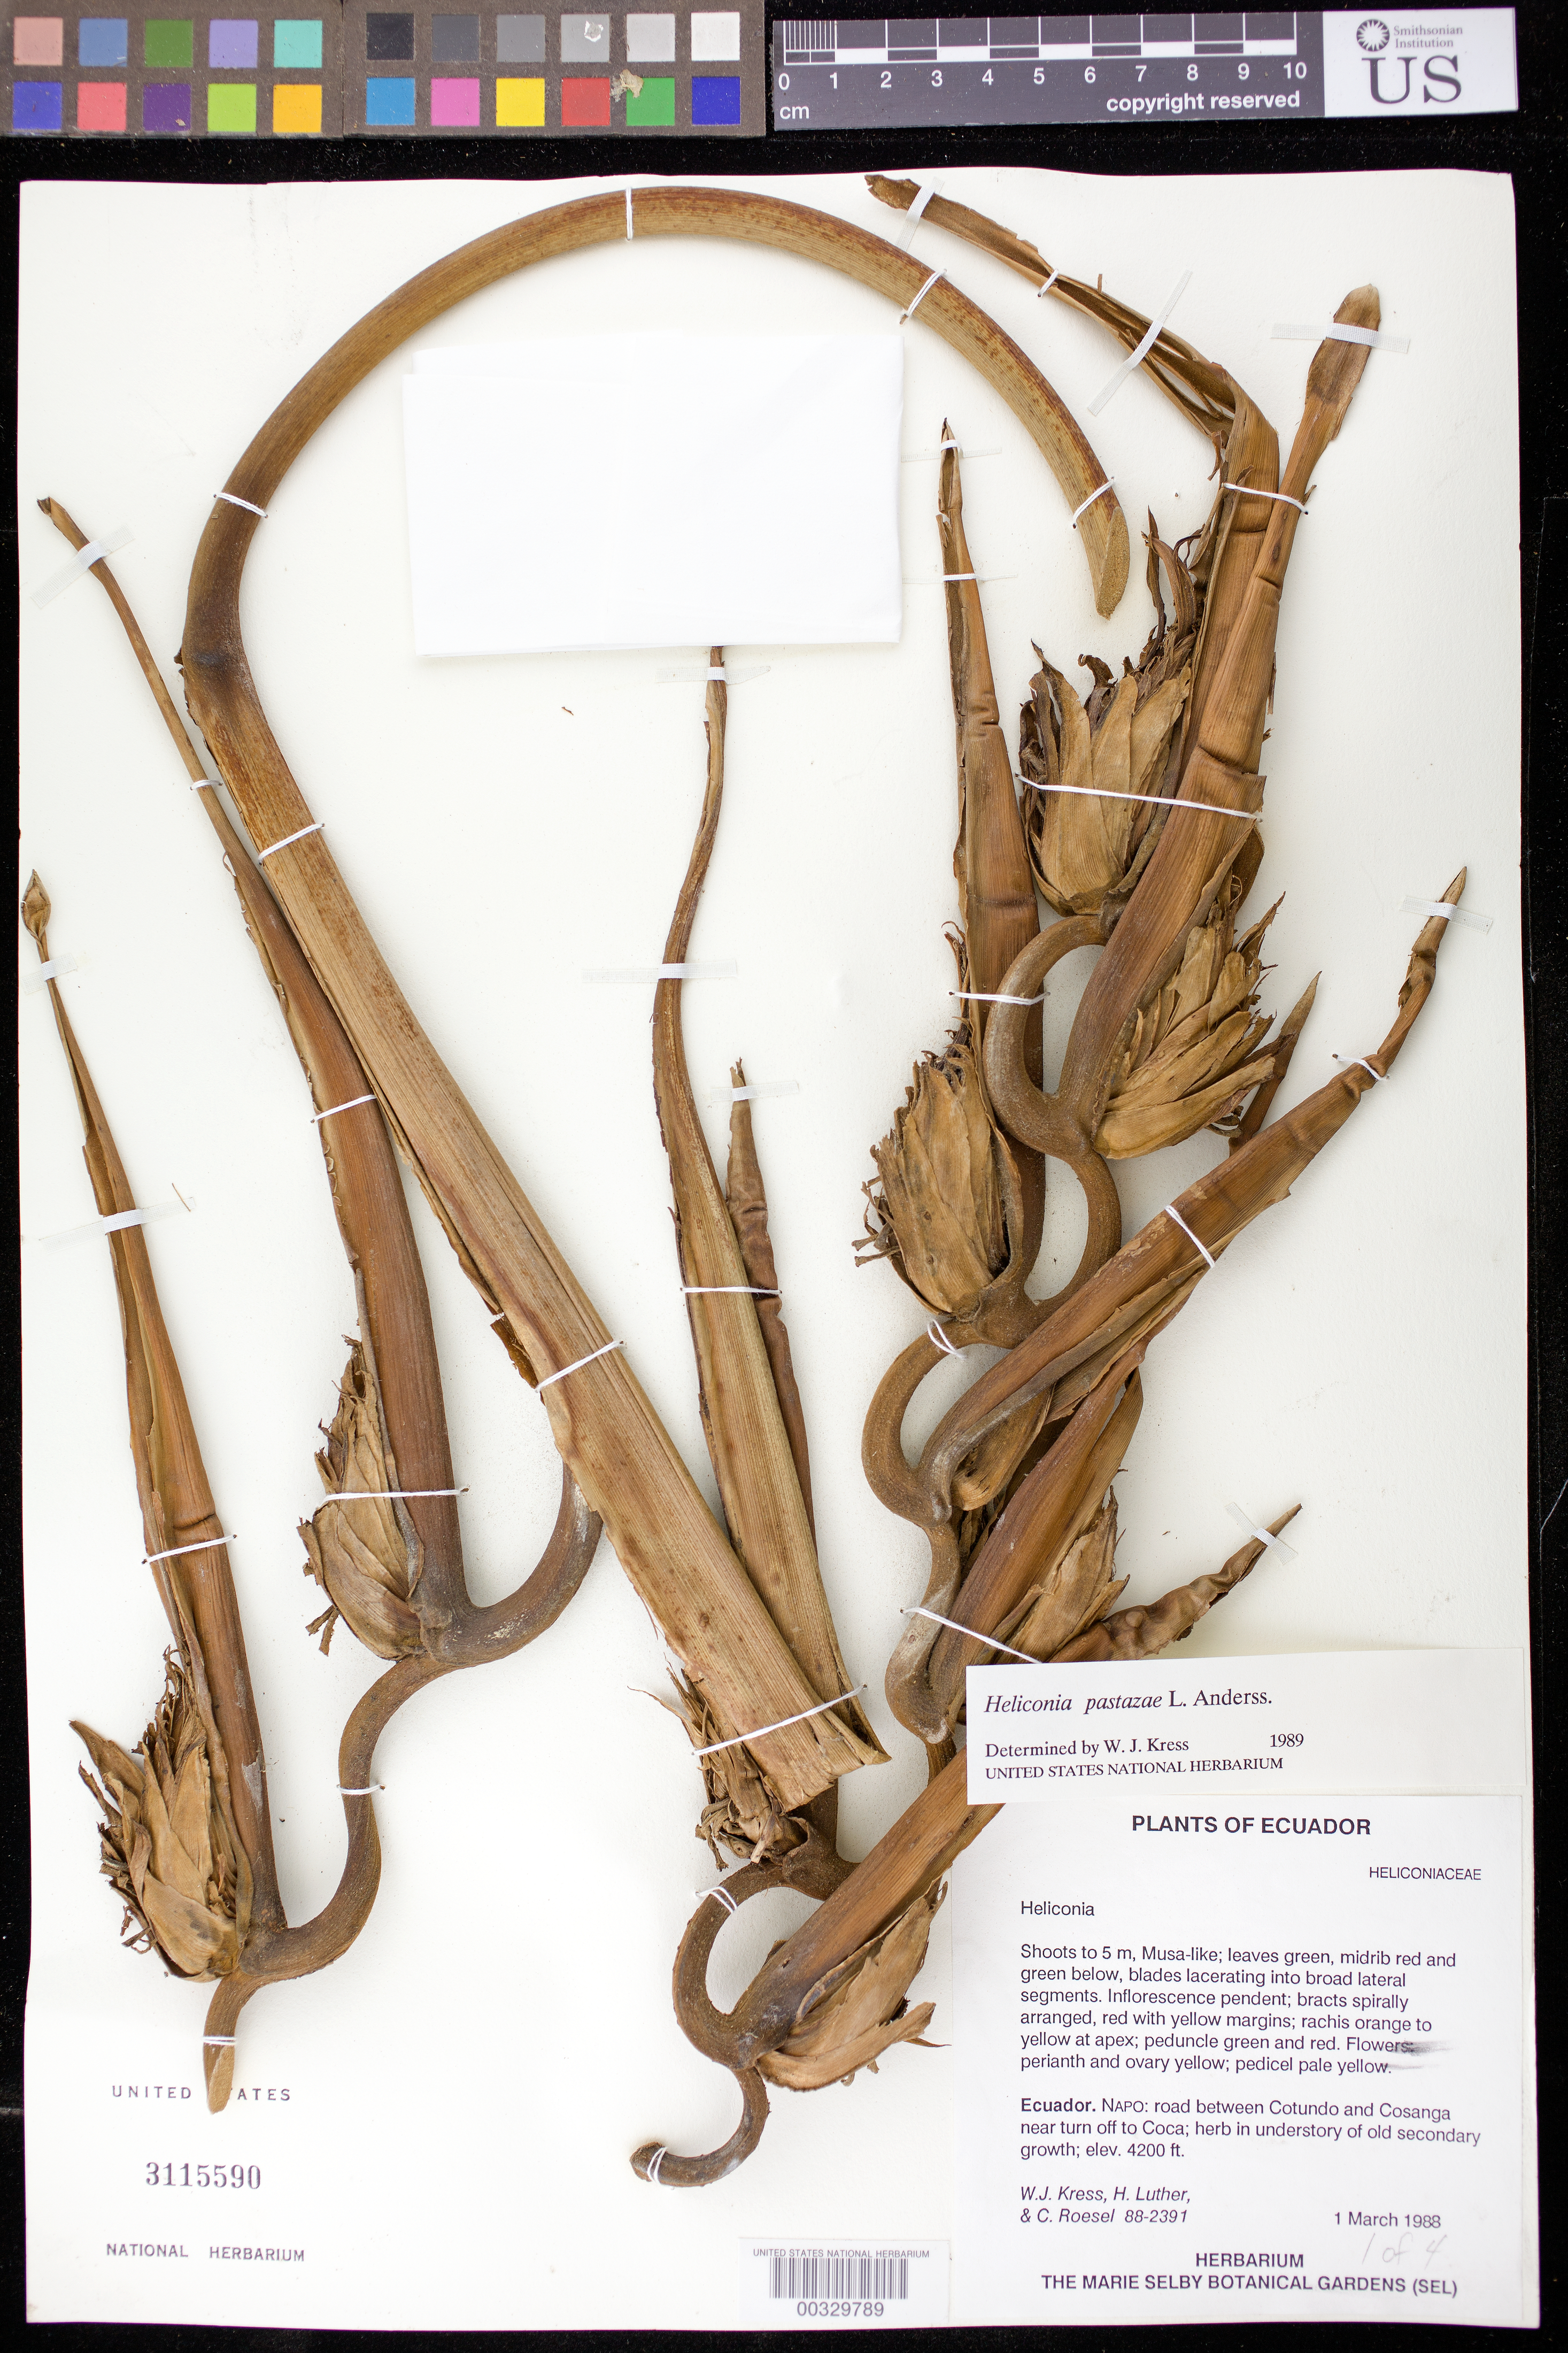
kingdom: Plantae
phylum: Tracheophyta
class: Liliopsida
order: Zingiberales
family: Heliconiaceae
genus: Heliconia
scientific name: Heliconia pastazae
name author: L. Andersson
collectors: W. J. Kress, Harry E. Luther & C. S. Roesel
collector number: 88-2391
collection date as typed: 01 Mar 1988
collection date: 1988-03-01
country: Ecuador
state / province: Napo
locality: Road between Cotundo and Cosanga near turn to Ccoca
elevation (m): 1280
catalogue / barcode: US 3115590